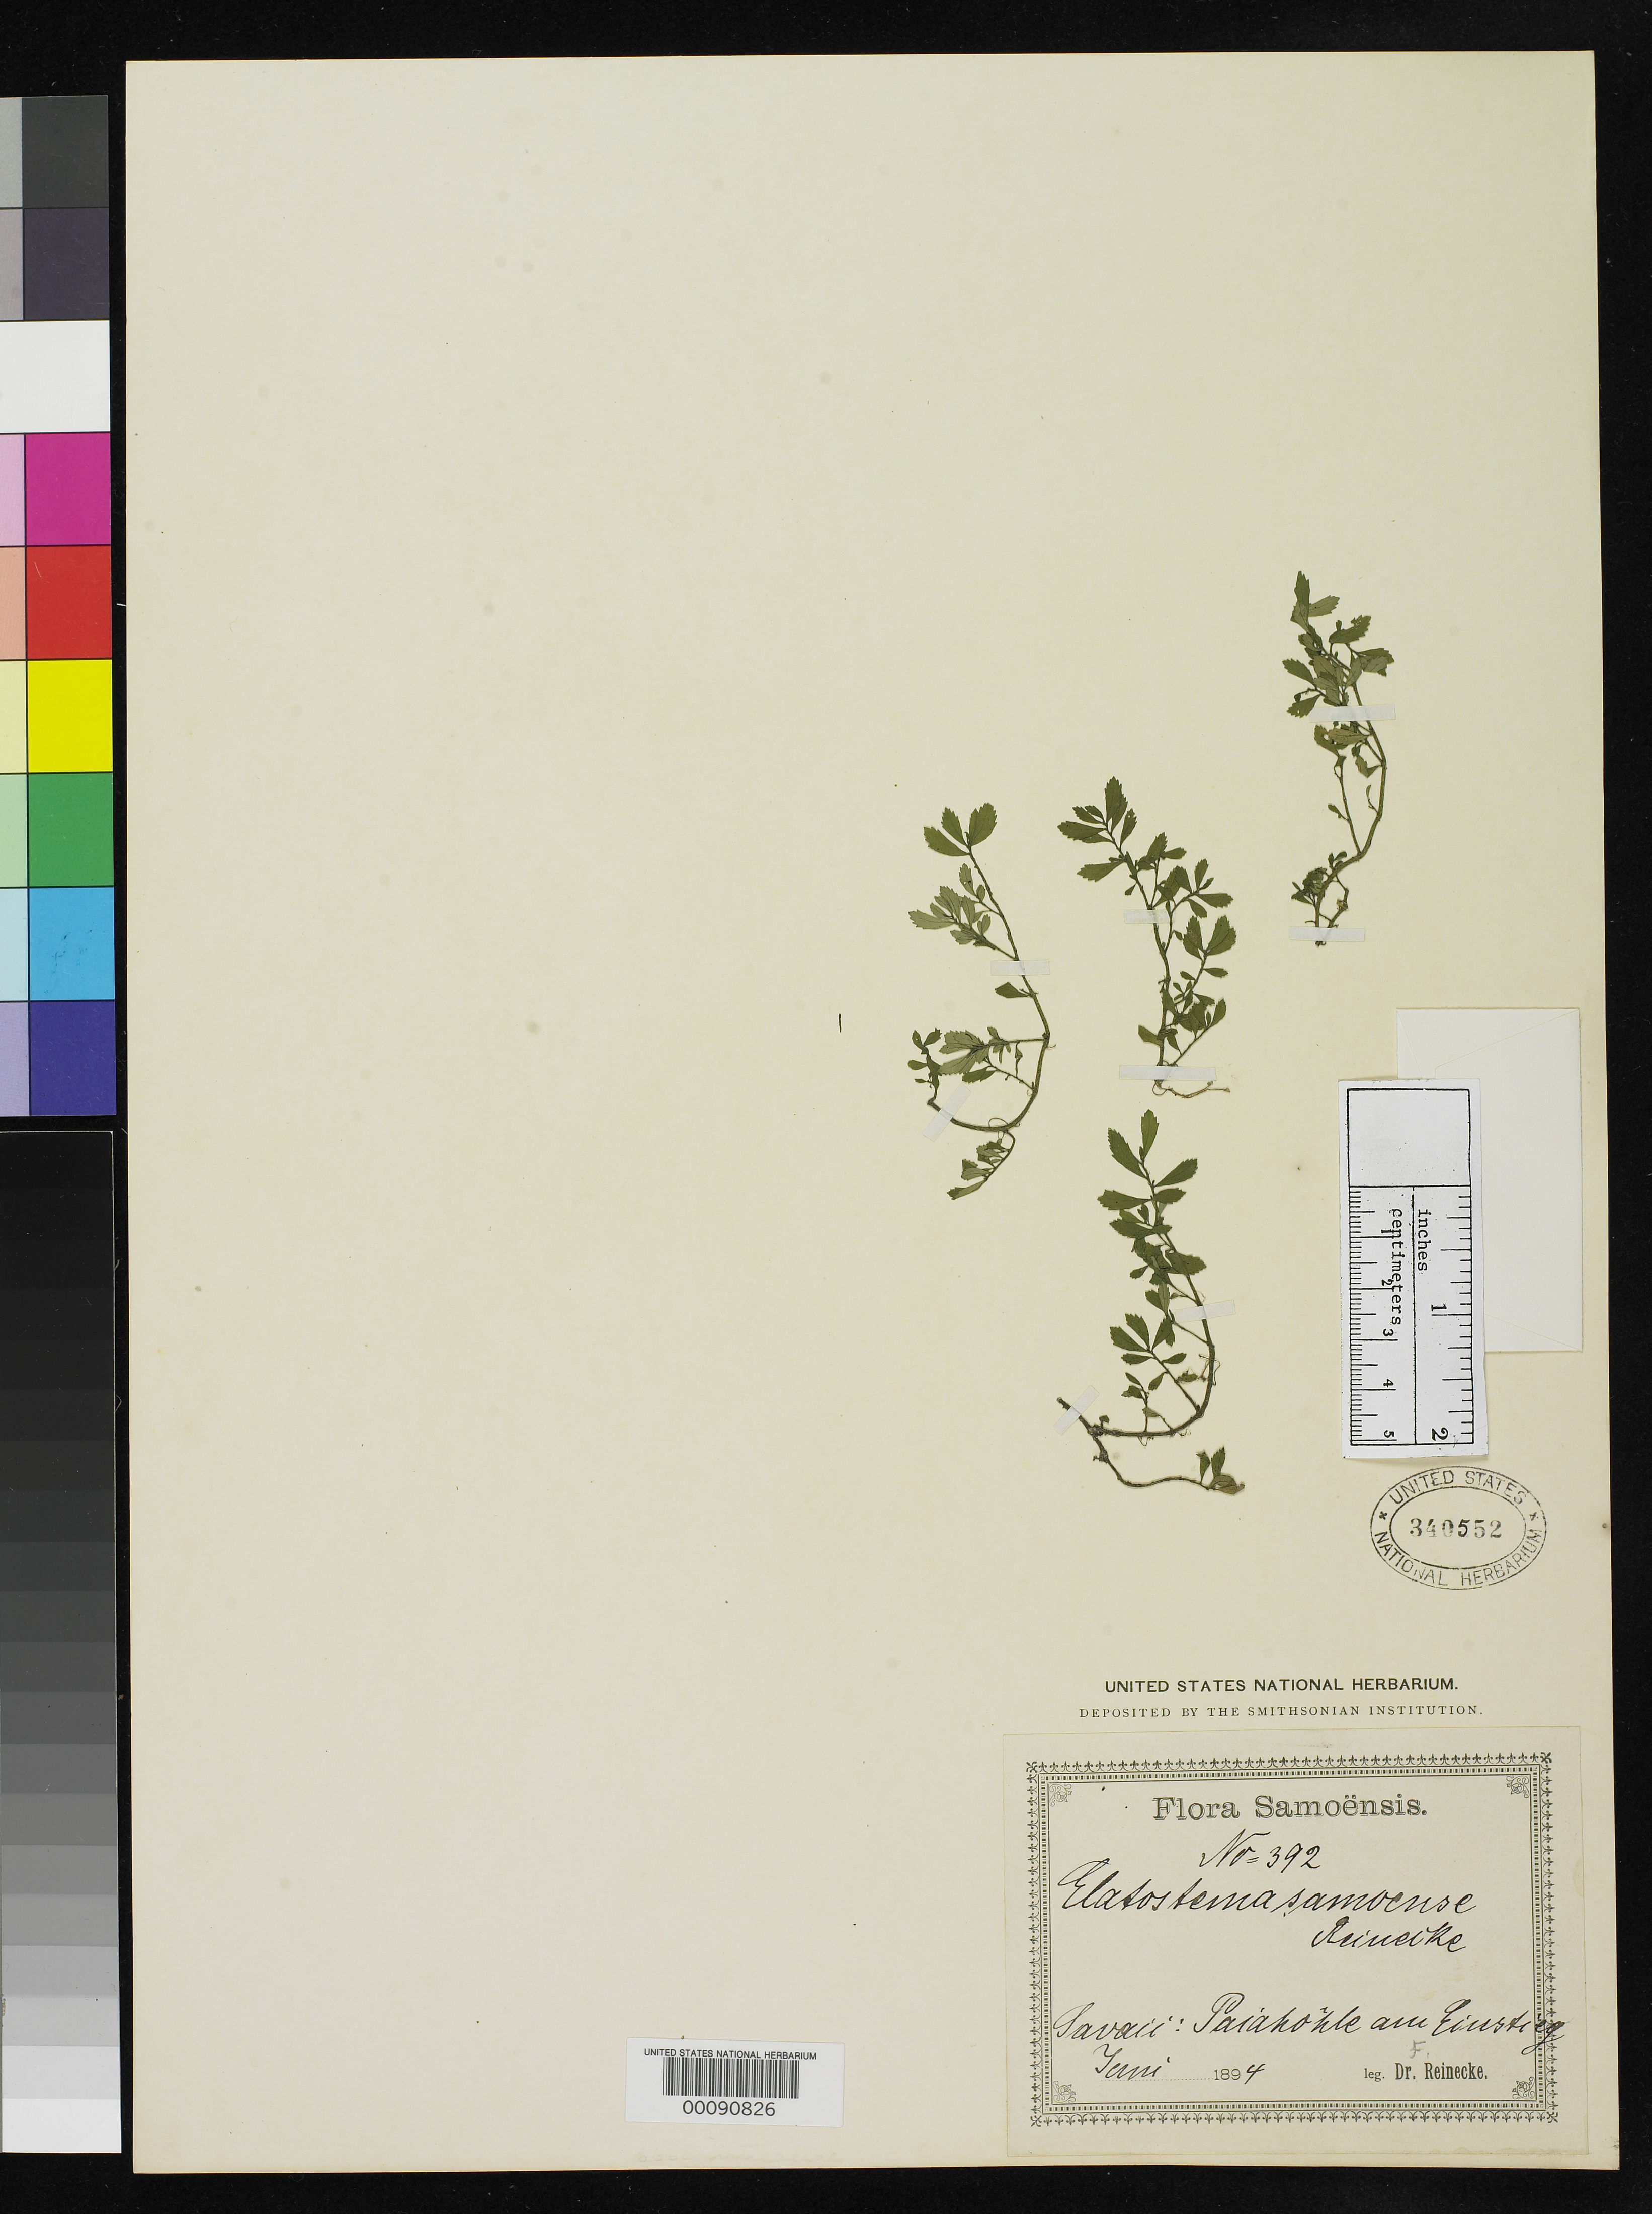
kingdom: Plantae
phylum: Tracheophyta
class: Magnoliopsida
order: Rosales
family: Urticaceae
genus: Elatostema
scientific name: Elatostema samoense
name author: Reinecke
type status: Isosyntype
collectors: F. Reinecke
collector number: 392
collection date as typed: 1894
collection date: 1894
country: Samoa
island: Savai'i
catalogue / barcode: US 340552